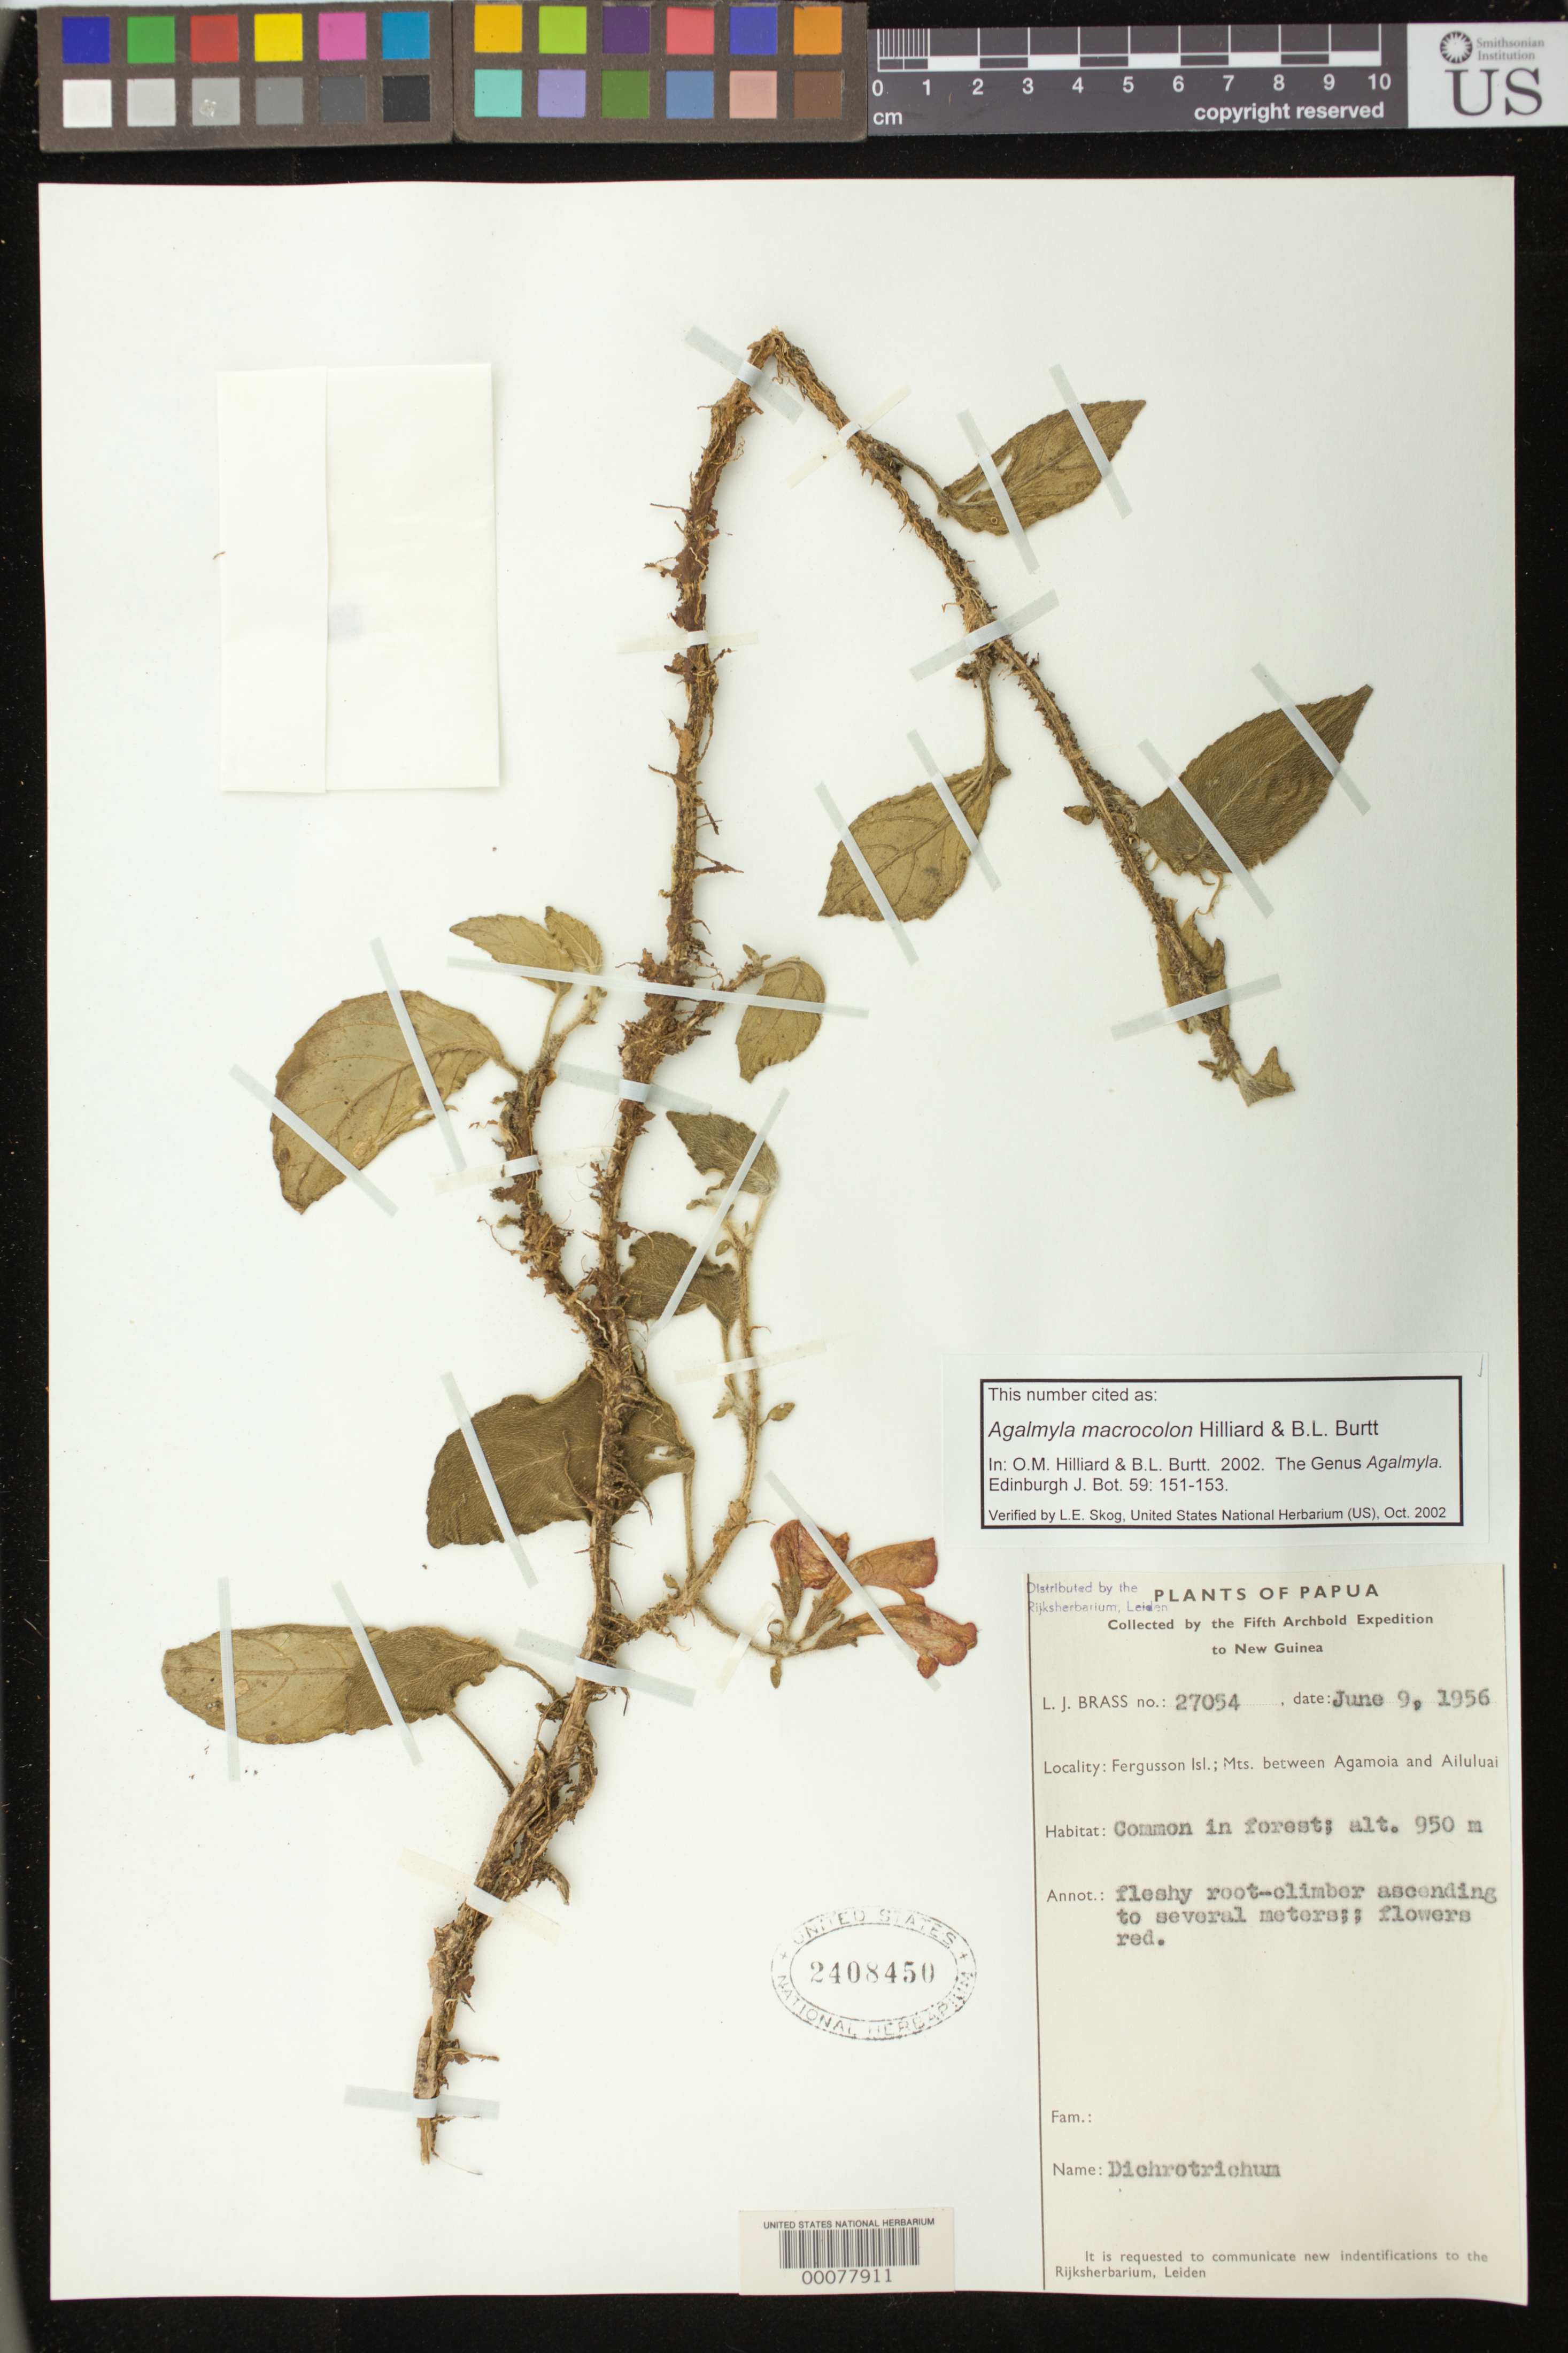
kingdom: Plantae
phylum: Tracheophyta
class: Magnoliopsida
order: Lamiales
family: Gesneriaceae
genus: Agalmyla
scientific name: Agalmyla macrocolon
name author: Hilliard & B.L. Burtt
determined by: Hilliard, O. M.; Burtt, B. L.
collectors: L. J. Brass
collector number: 27054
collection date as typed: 09 Jun 1956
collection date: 1956-06-09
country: Papua New Guinea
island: Fergusson I.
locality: Mts. between Agamoia and Ailuluai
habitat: Common in forest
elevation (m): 950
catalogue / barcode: US 2408450